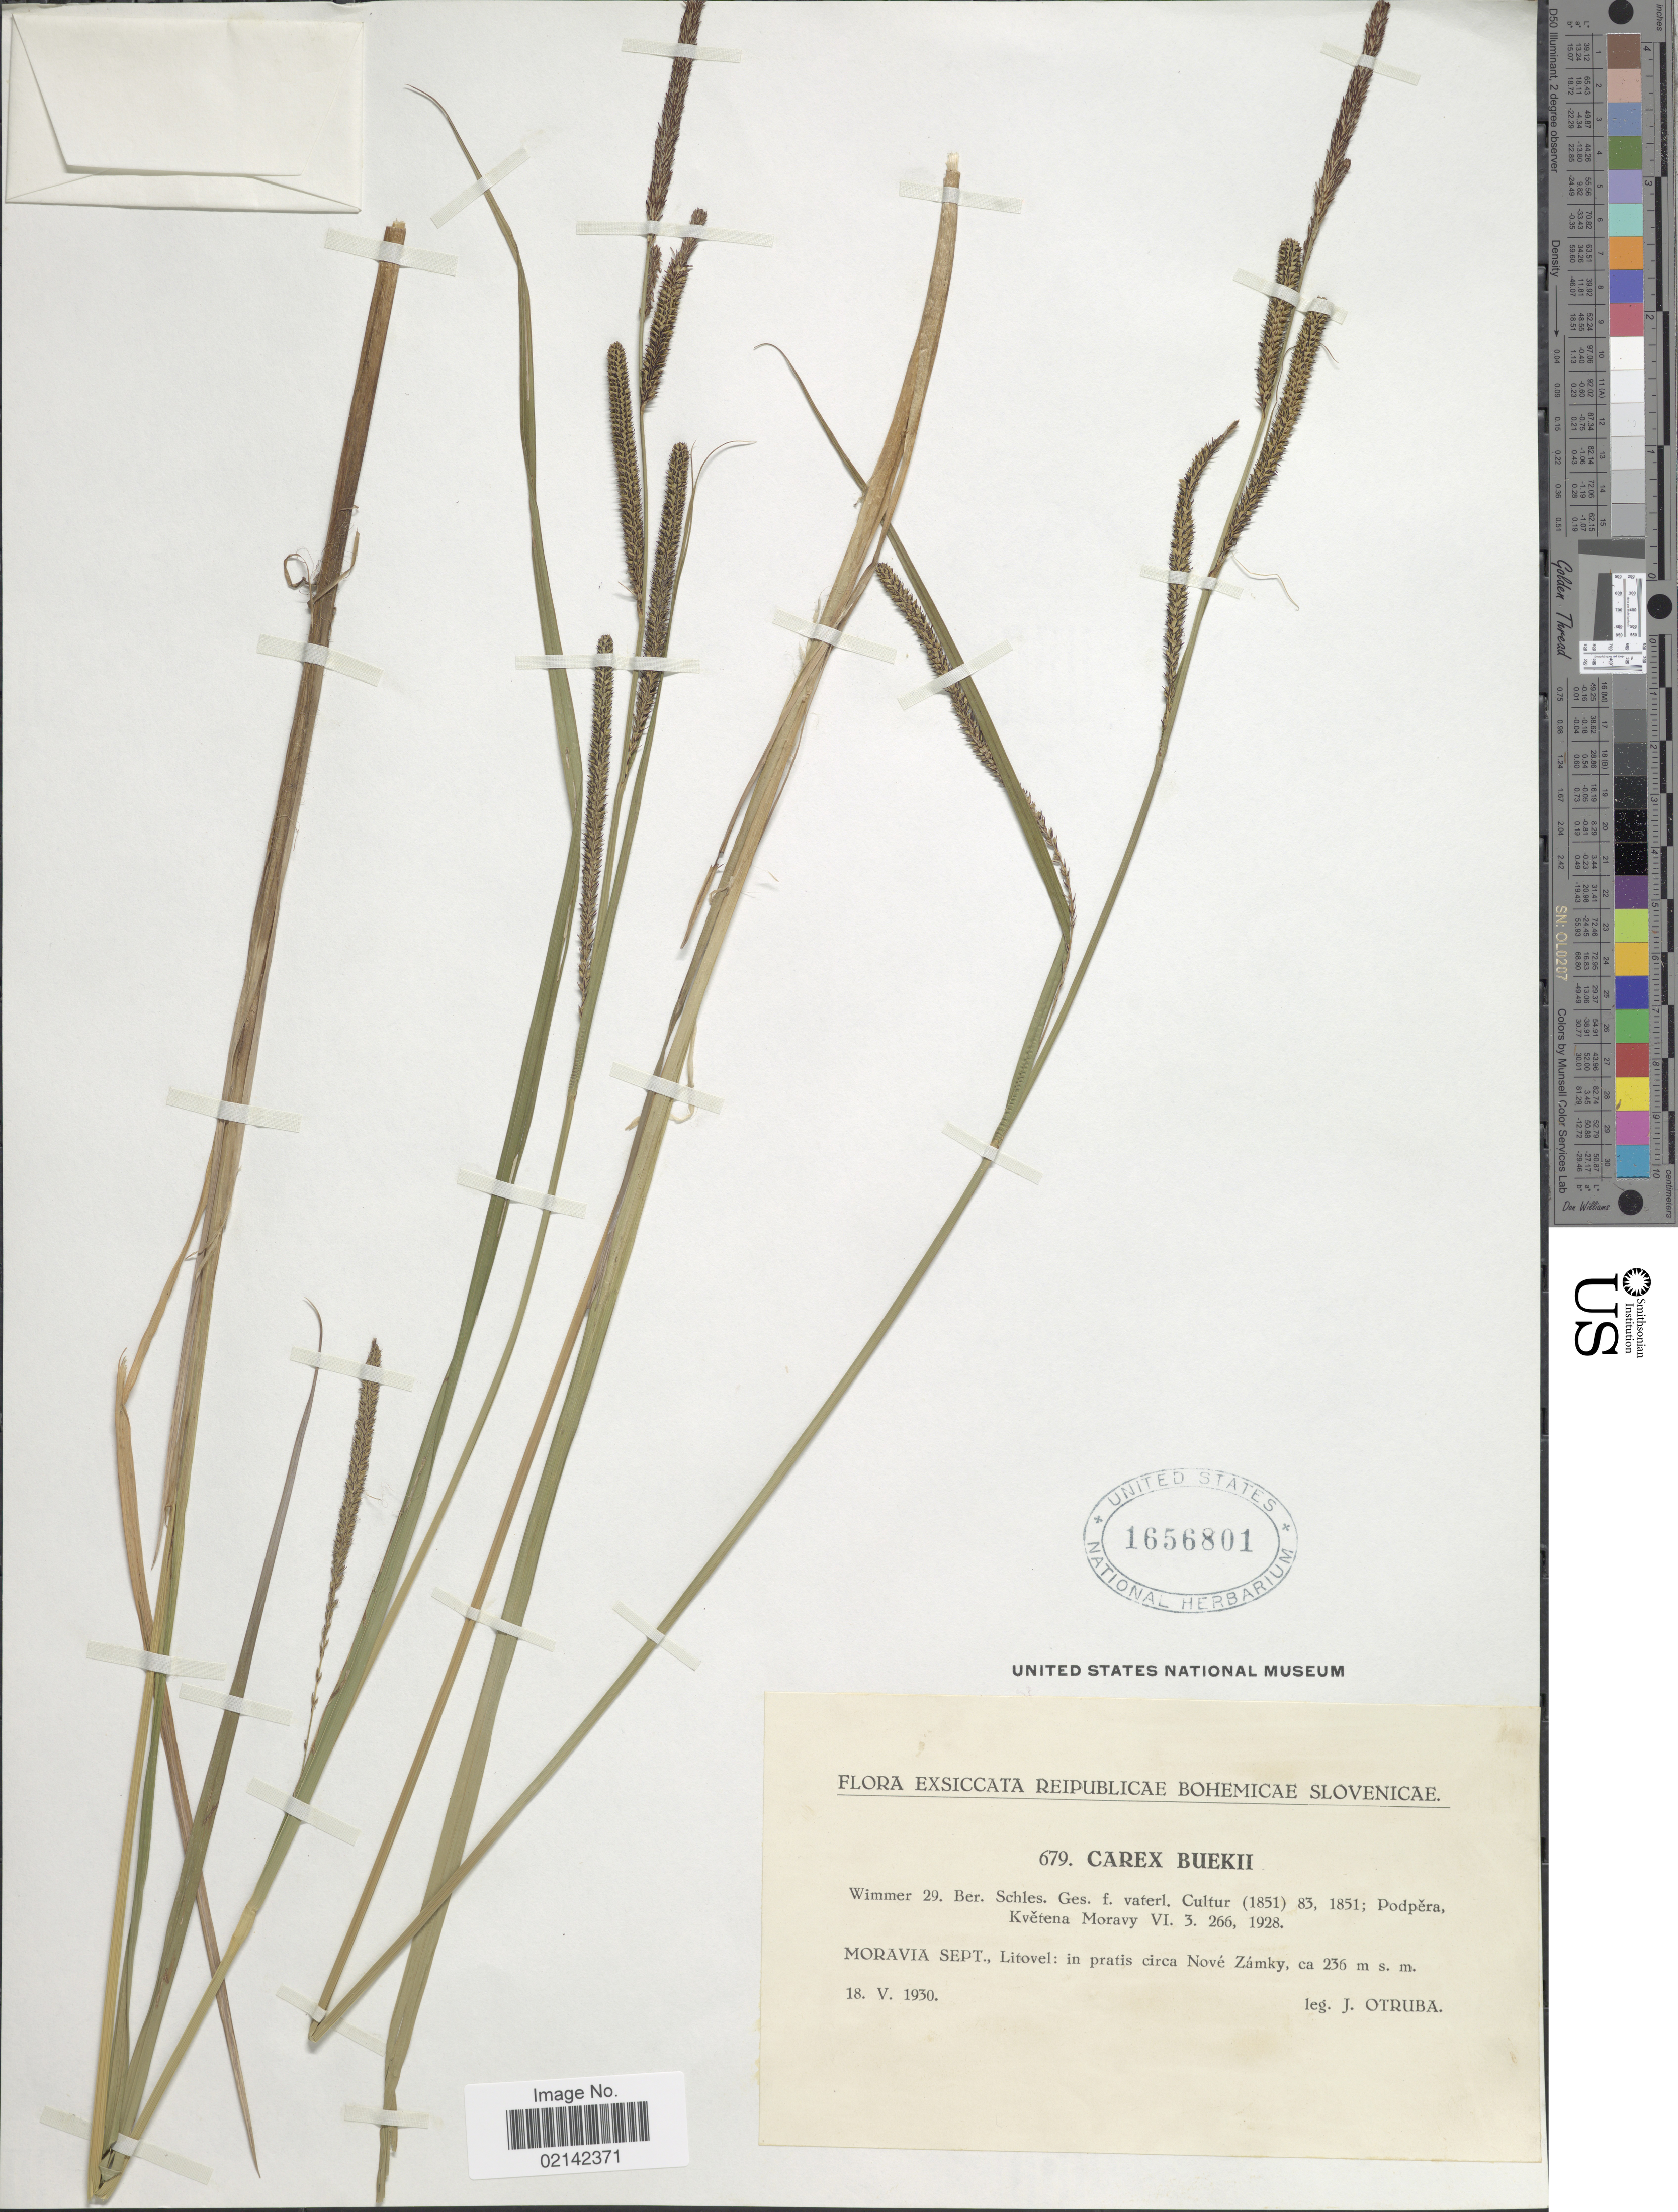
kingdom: Plantae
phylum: Tracheophyta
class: Liliopsida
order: Poales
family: Cyperaceae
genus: Carex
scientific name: Carex buekii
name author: Wimm.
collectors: J. Otruba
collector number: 679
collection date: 1930-05-18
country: Czechia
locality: Reipublicae Bohemicae Slovenicae. Moravia Sept., Litovel: circa Nové Zámky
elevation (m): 236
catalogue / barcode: US 1656801